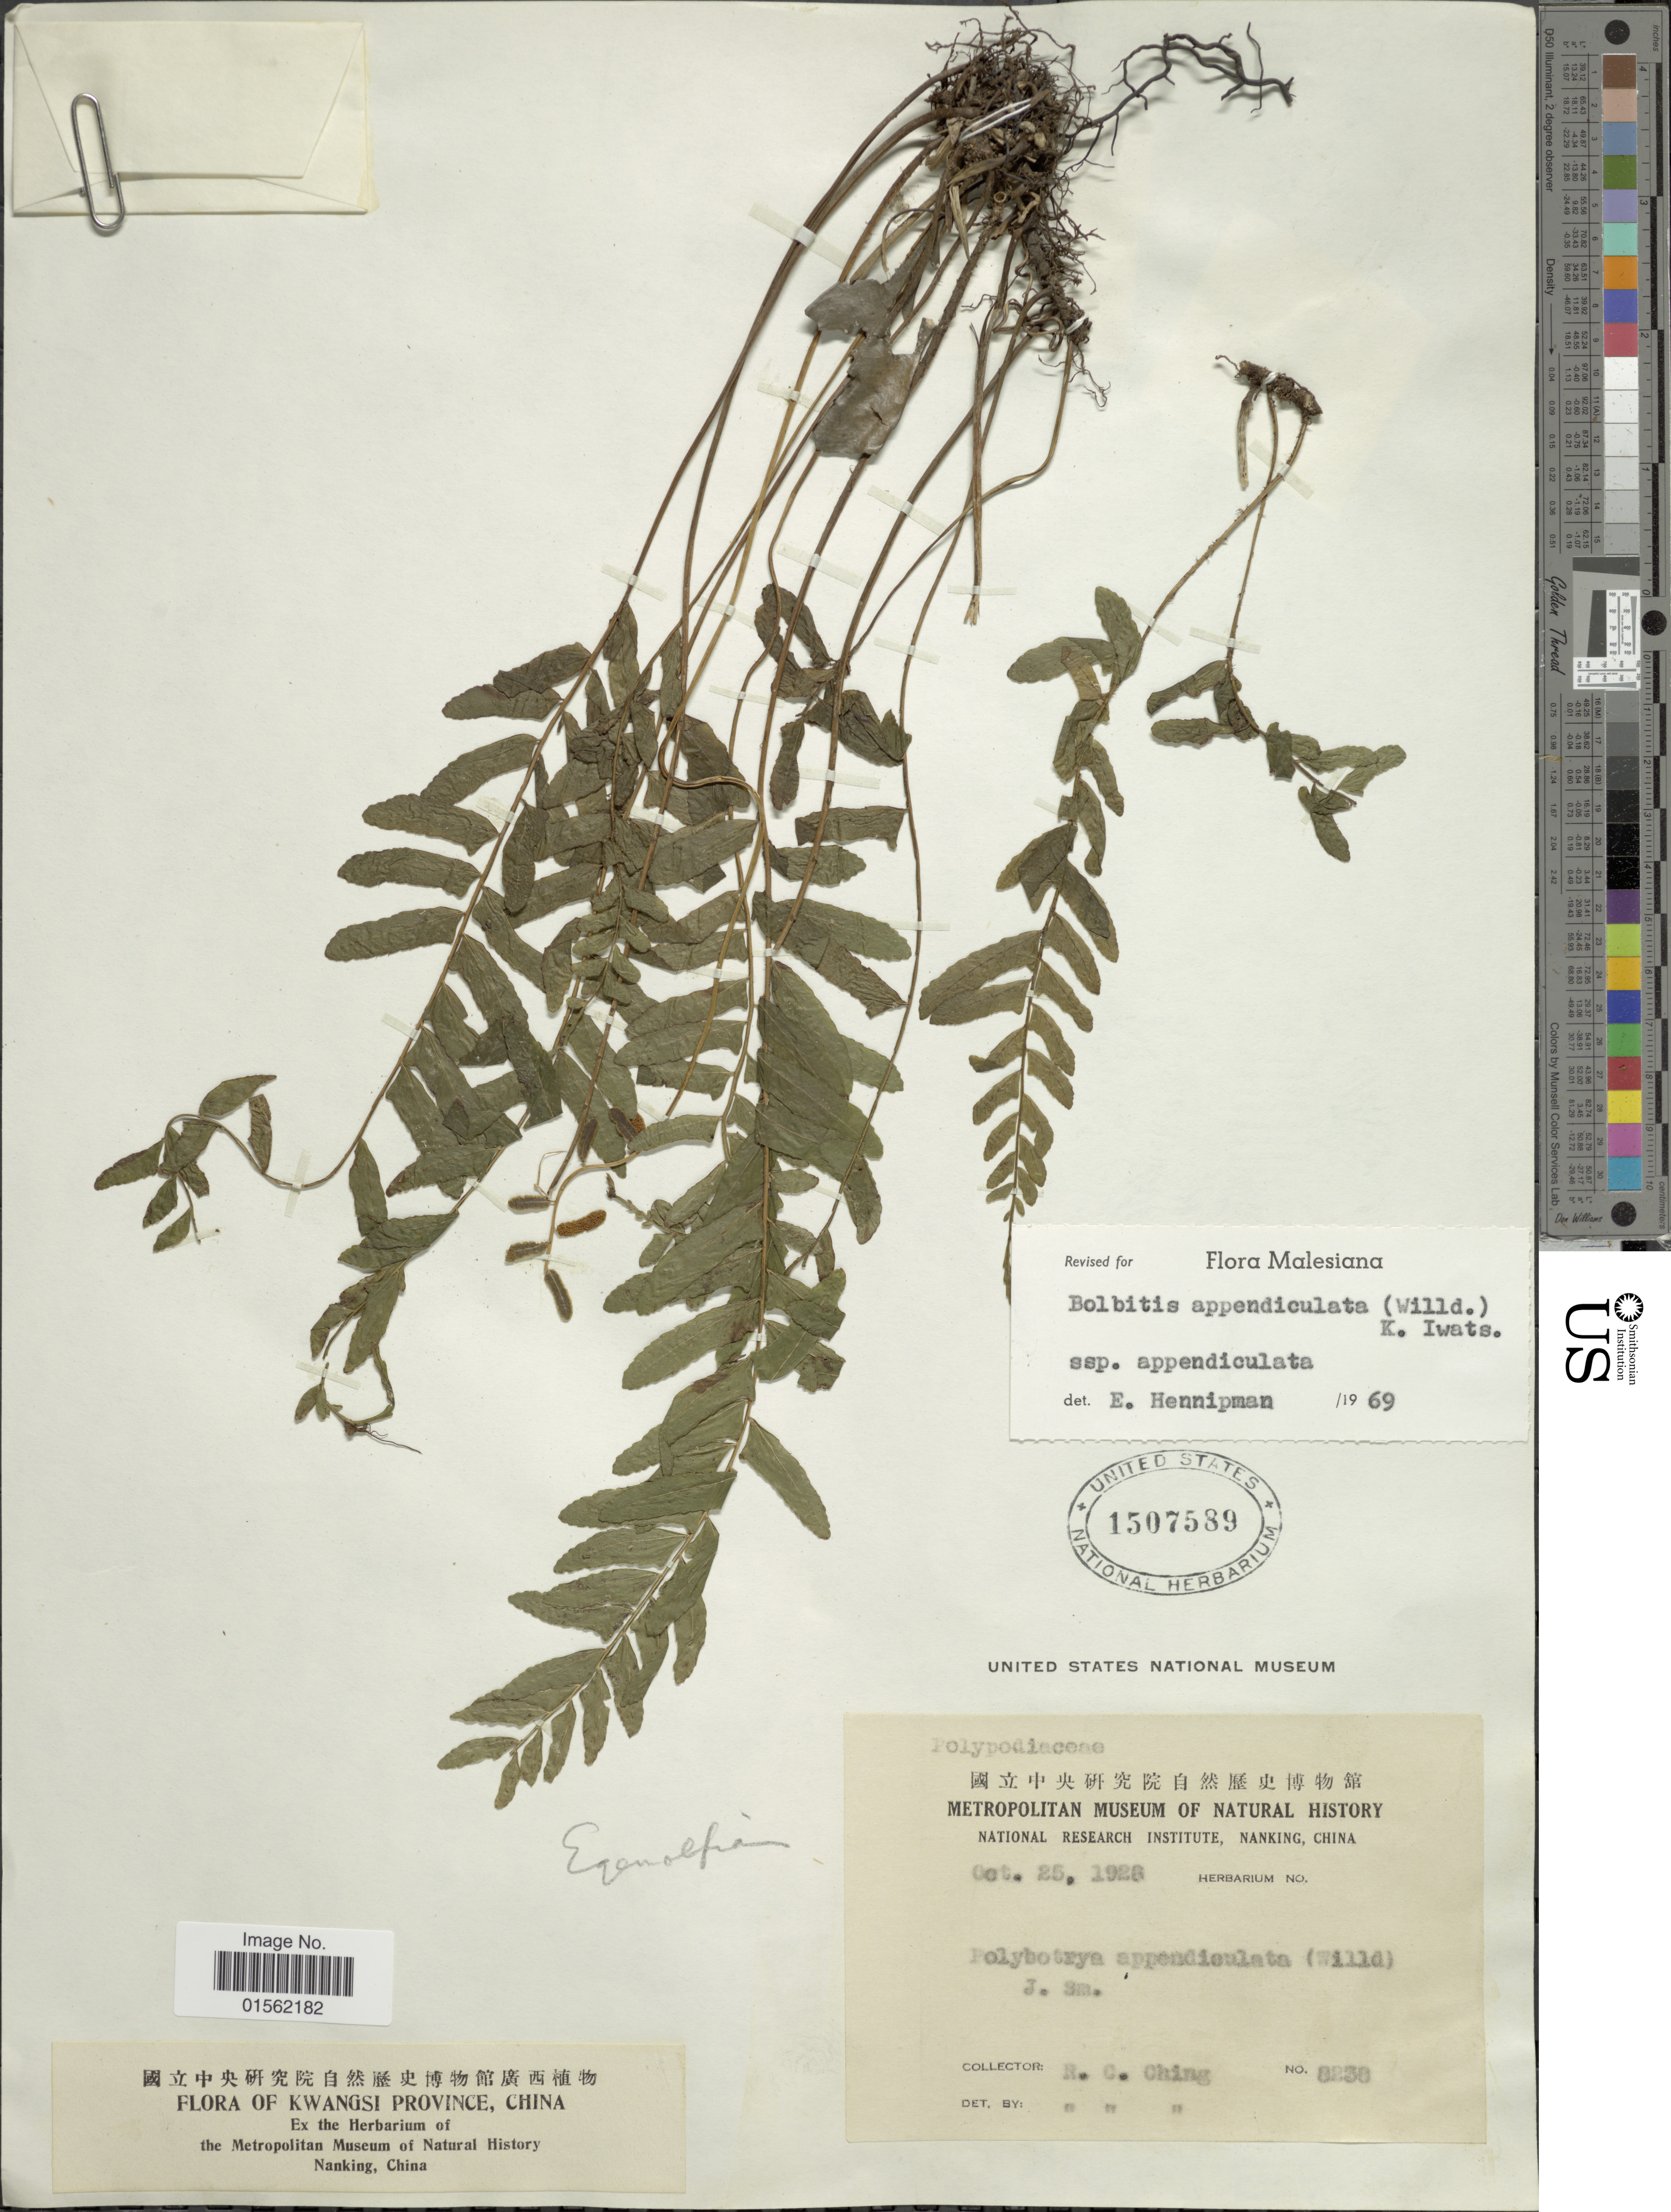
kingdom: Plantae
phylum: Tracheophyta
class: Polypodiopsida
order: Polypodiales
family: Dryopteridaceae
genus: Bolbitis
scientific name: Bolbitis appendiculata var. appendiculata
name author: (Willd.) K. Iwats.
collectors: R. C. Ching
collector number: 8236*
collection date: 1928-10-25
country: China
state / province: Guangxi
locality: Kwangsi Province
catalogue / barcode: US 1507589